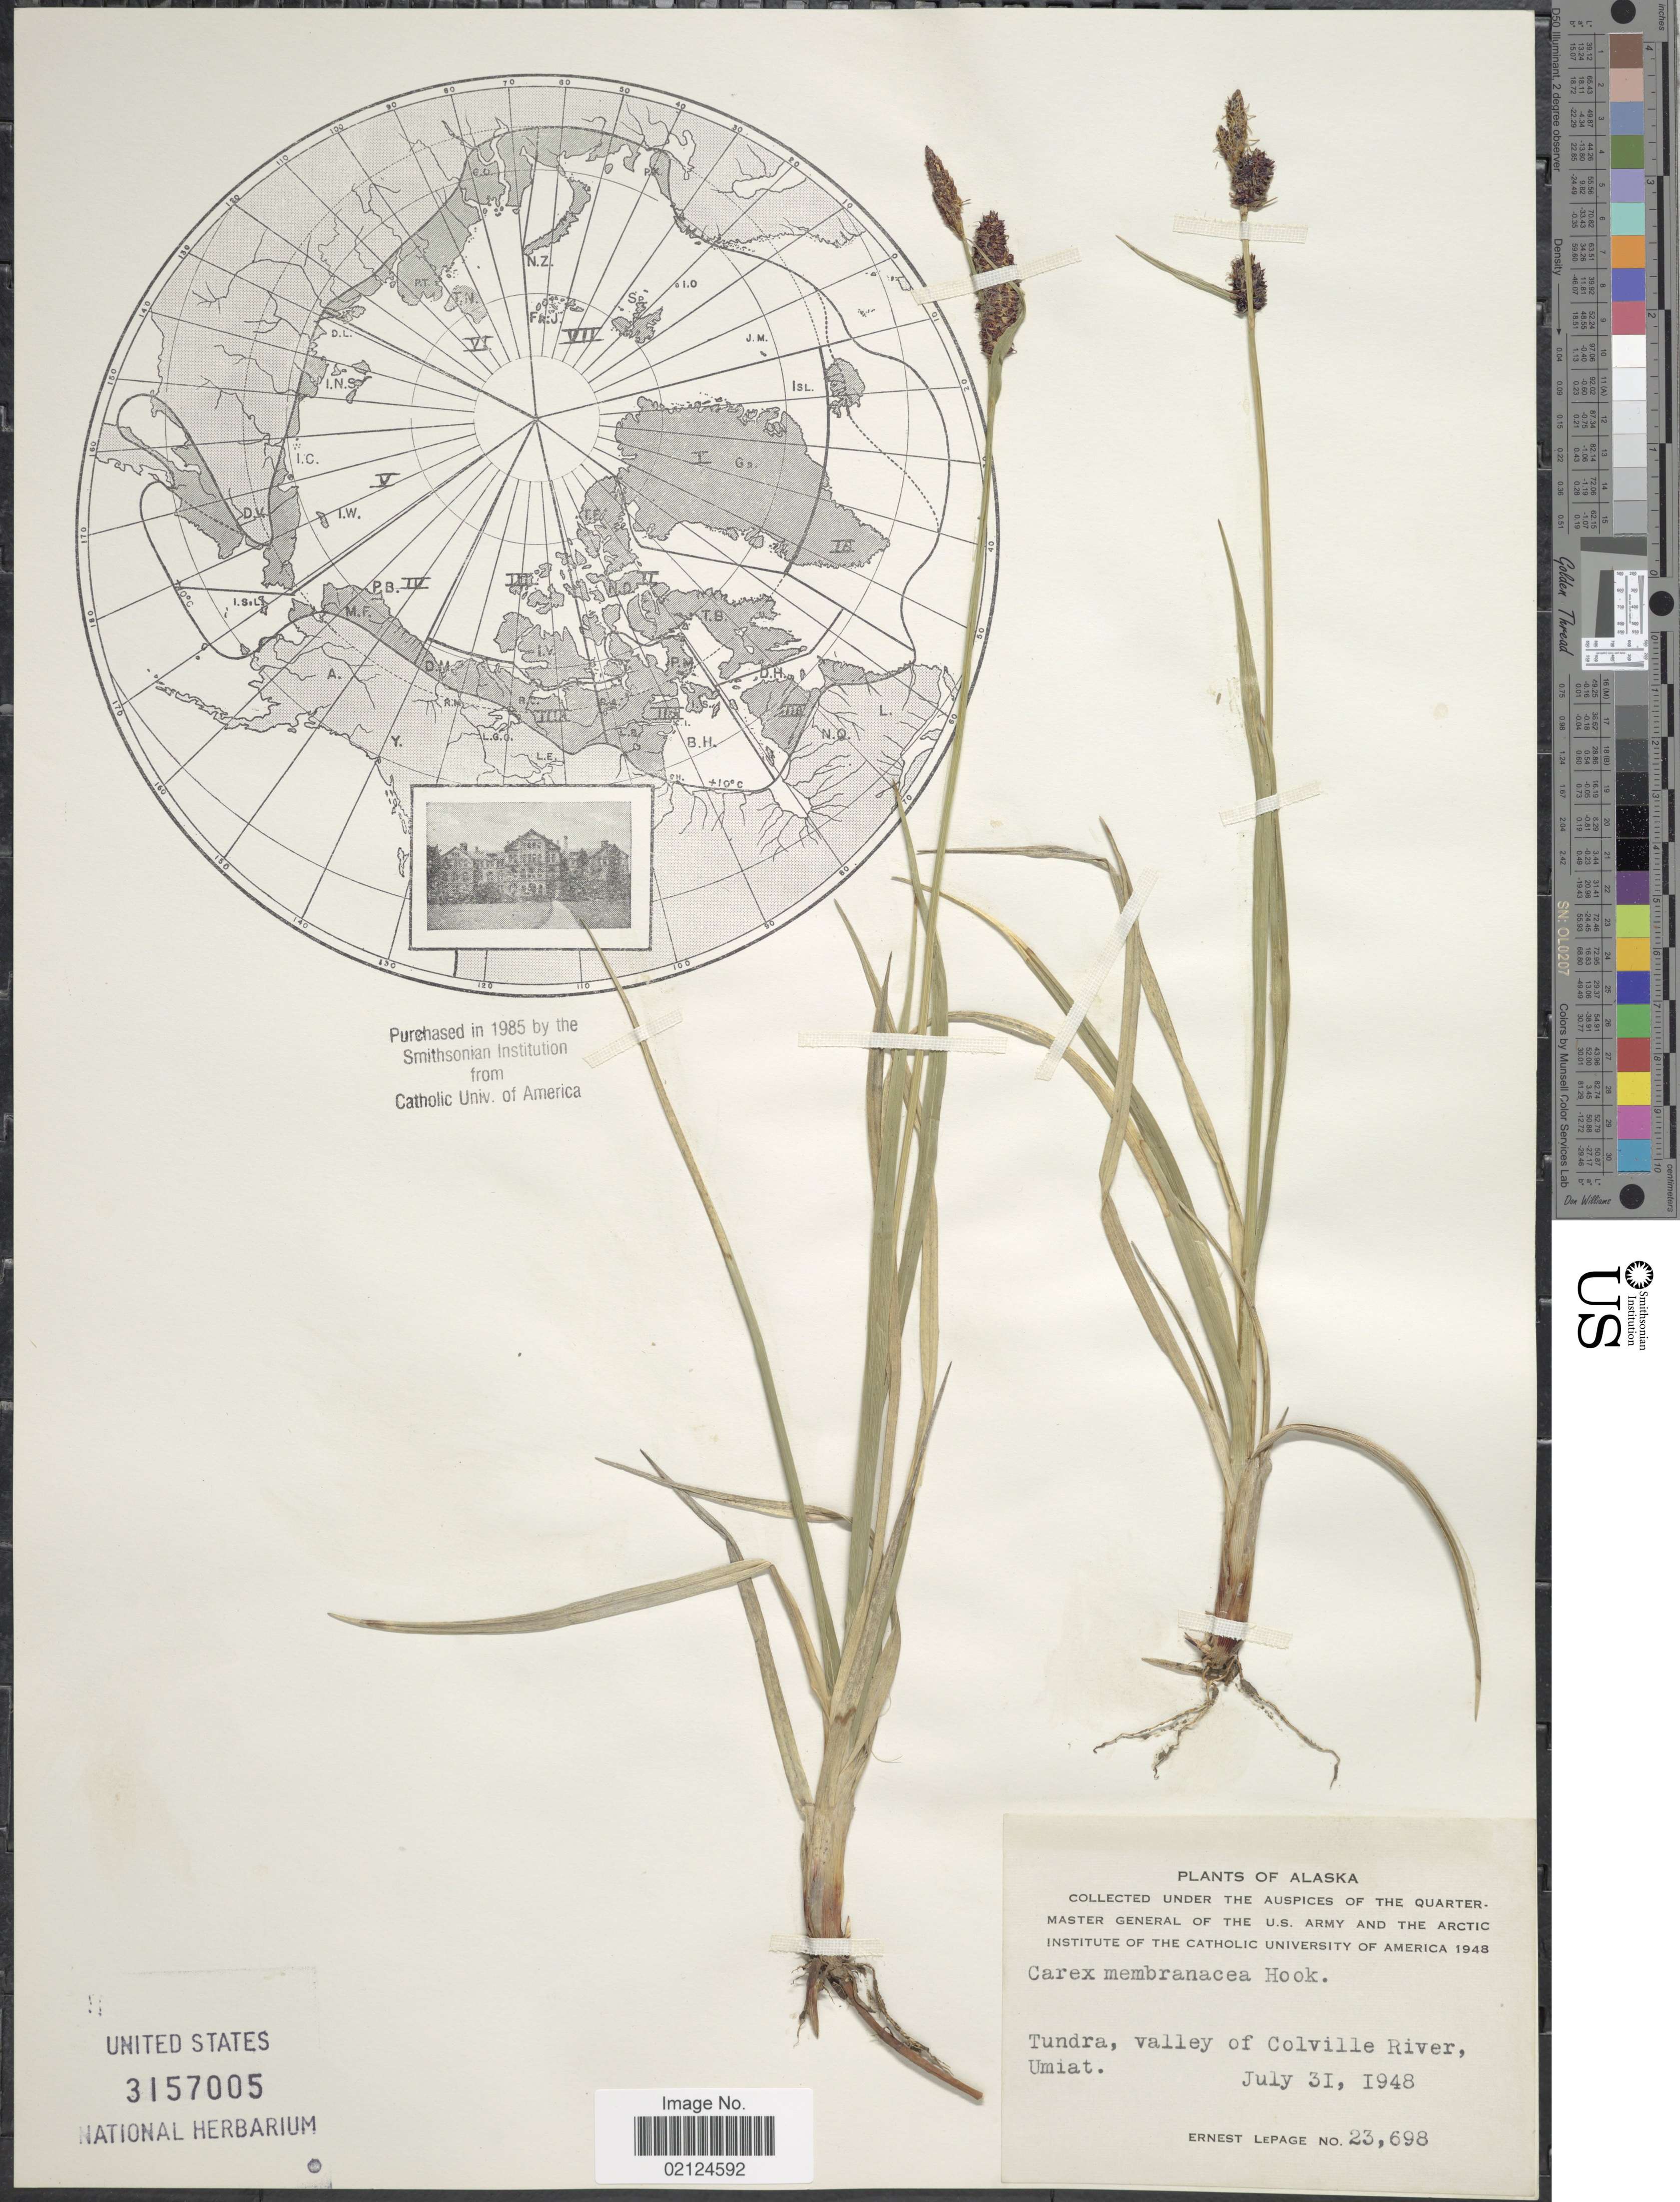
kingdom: Plantae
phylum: Tracheophyta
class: Liliopsida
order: Poales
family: Cyperaceae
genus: Carex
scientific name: Carex membranacea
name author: Hook.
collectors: E. Lepage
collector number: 23698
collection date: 1948-07-31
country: United States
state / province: Alaska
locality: Valley of Colville River, Umiat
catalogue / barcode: US 3157005